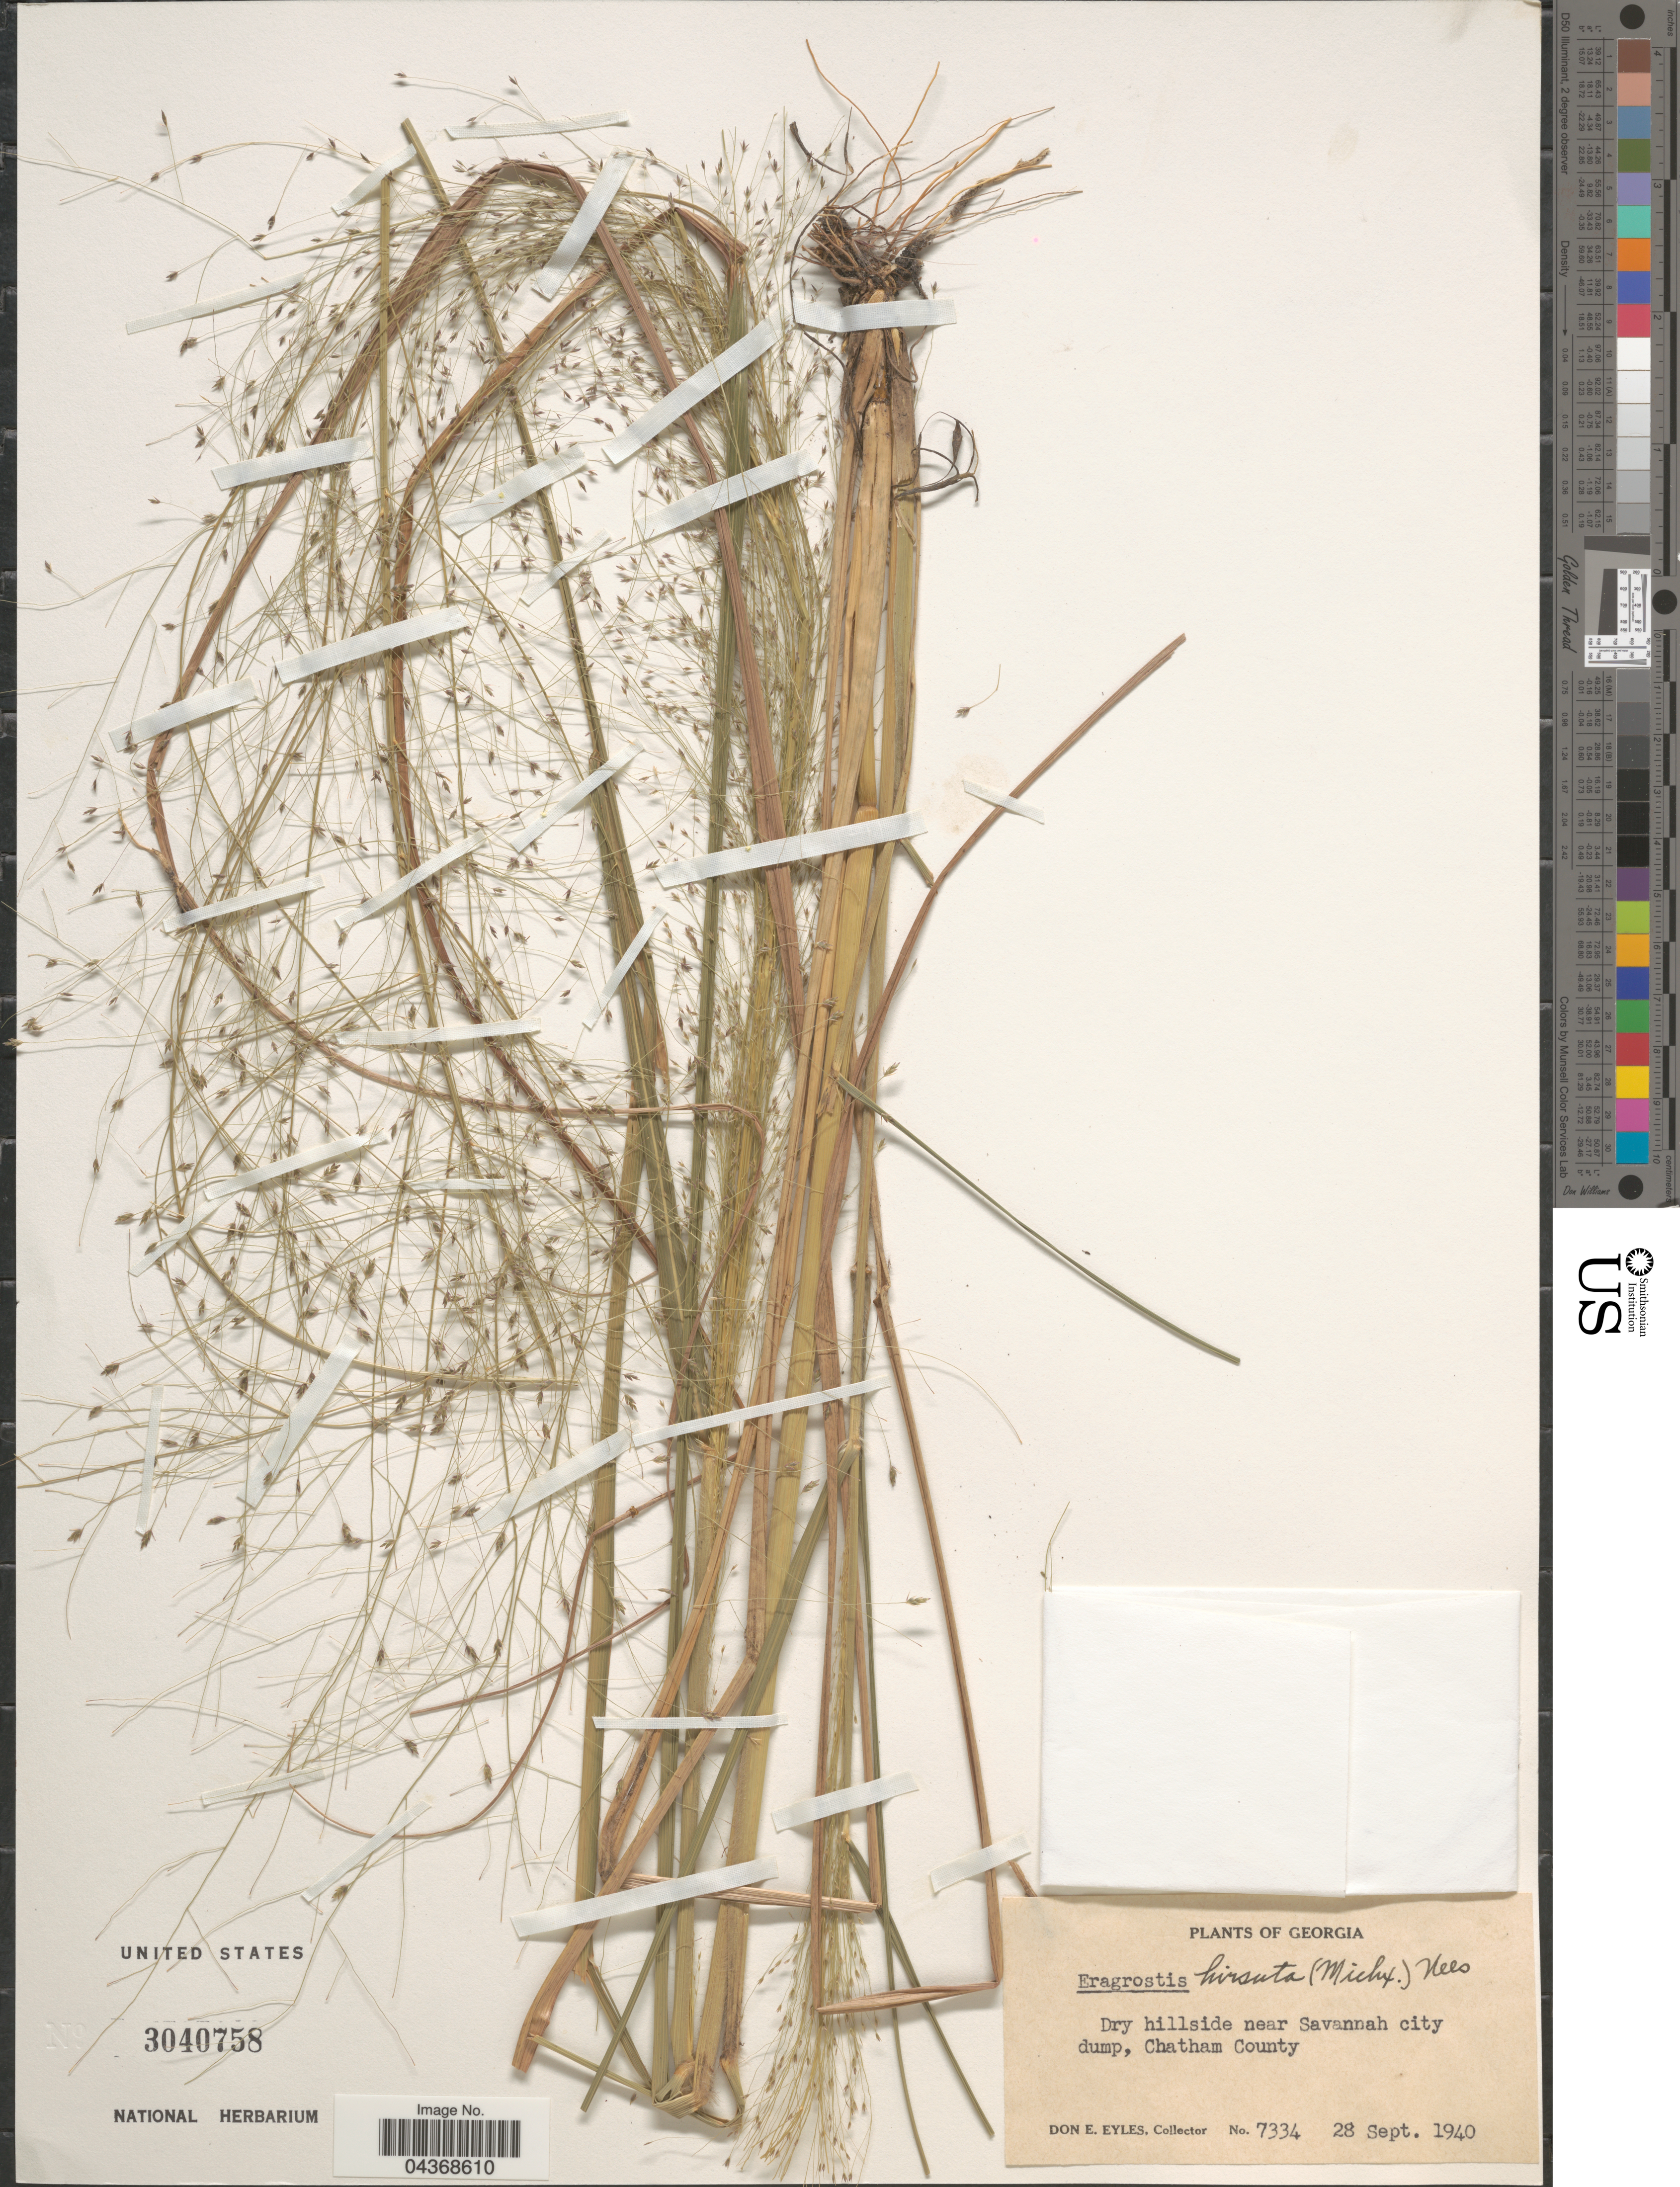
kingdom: Plantae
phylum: Tracheophyta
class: Liliopsida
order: Poales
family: Poaceae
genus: Eragrostis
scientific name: Eragrostis hirsuta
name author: (Michx.) Nees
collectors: D. Eyles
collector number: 7334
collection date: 1940-09-28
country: United States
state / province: Georgia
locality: Dry hillside near Savannah city dump, Chatham County.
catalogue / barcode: US 3040758